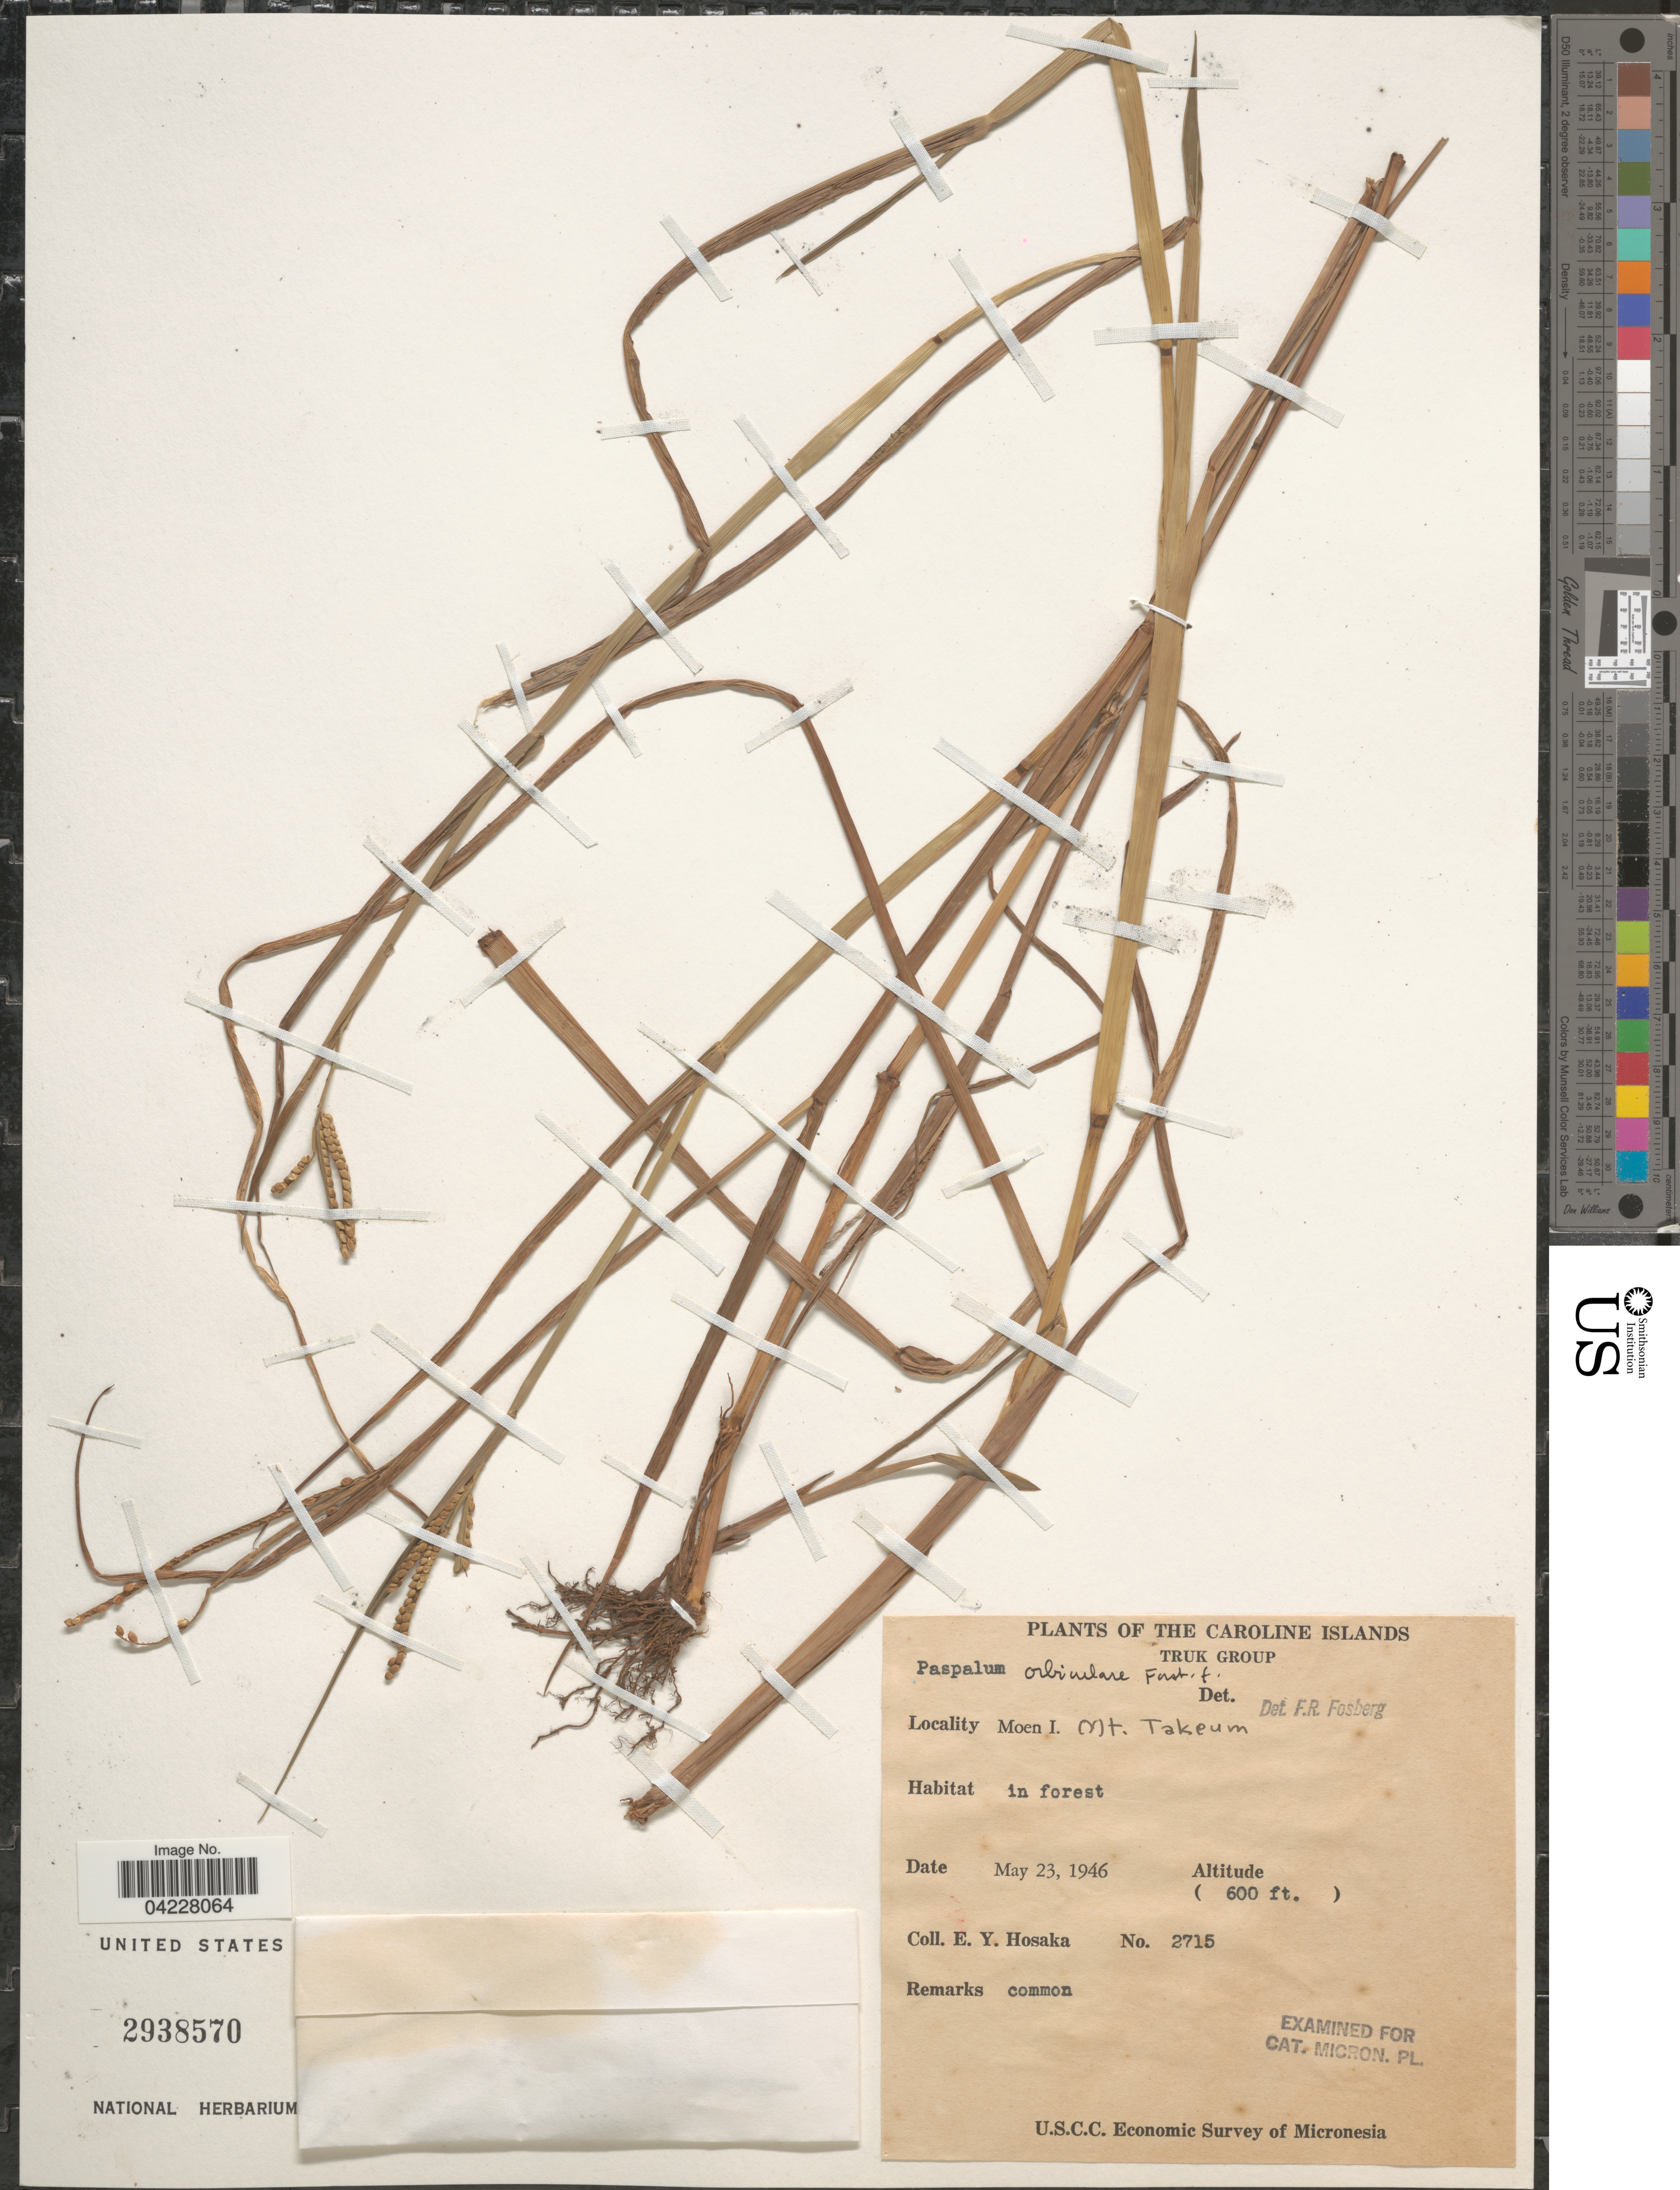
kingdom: Plantae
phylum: Tracheophyta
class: Liliopsida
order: Poales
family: Poaceae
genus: Paspalum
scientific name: Paspalum orbiculare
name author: G. Forst.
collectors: E. Y. Hosaka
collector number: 2715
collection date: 1946-05-23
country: Micronesia, Federated States of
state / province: Truk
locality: The Caroline Islands. Truk Group. Moen I. Mt. Takeum. U.S.C.C. Economic Survey of Micronesia.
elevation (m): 183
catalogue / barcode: US 2938570